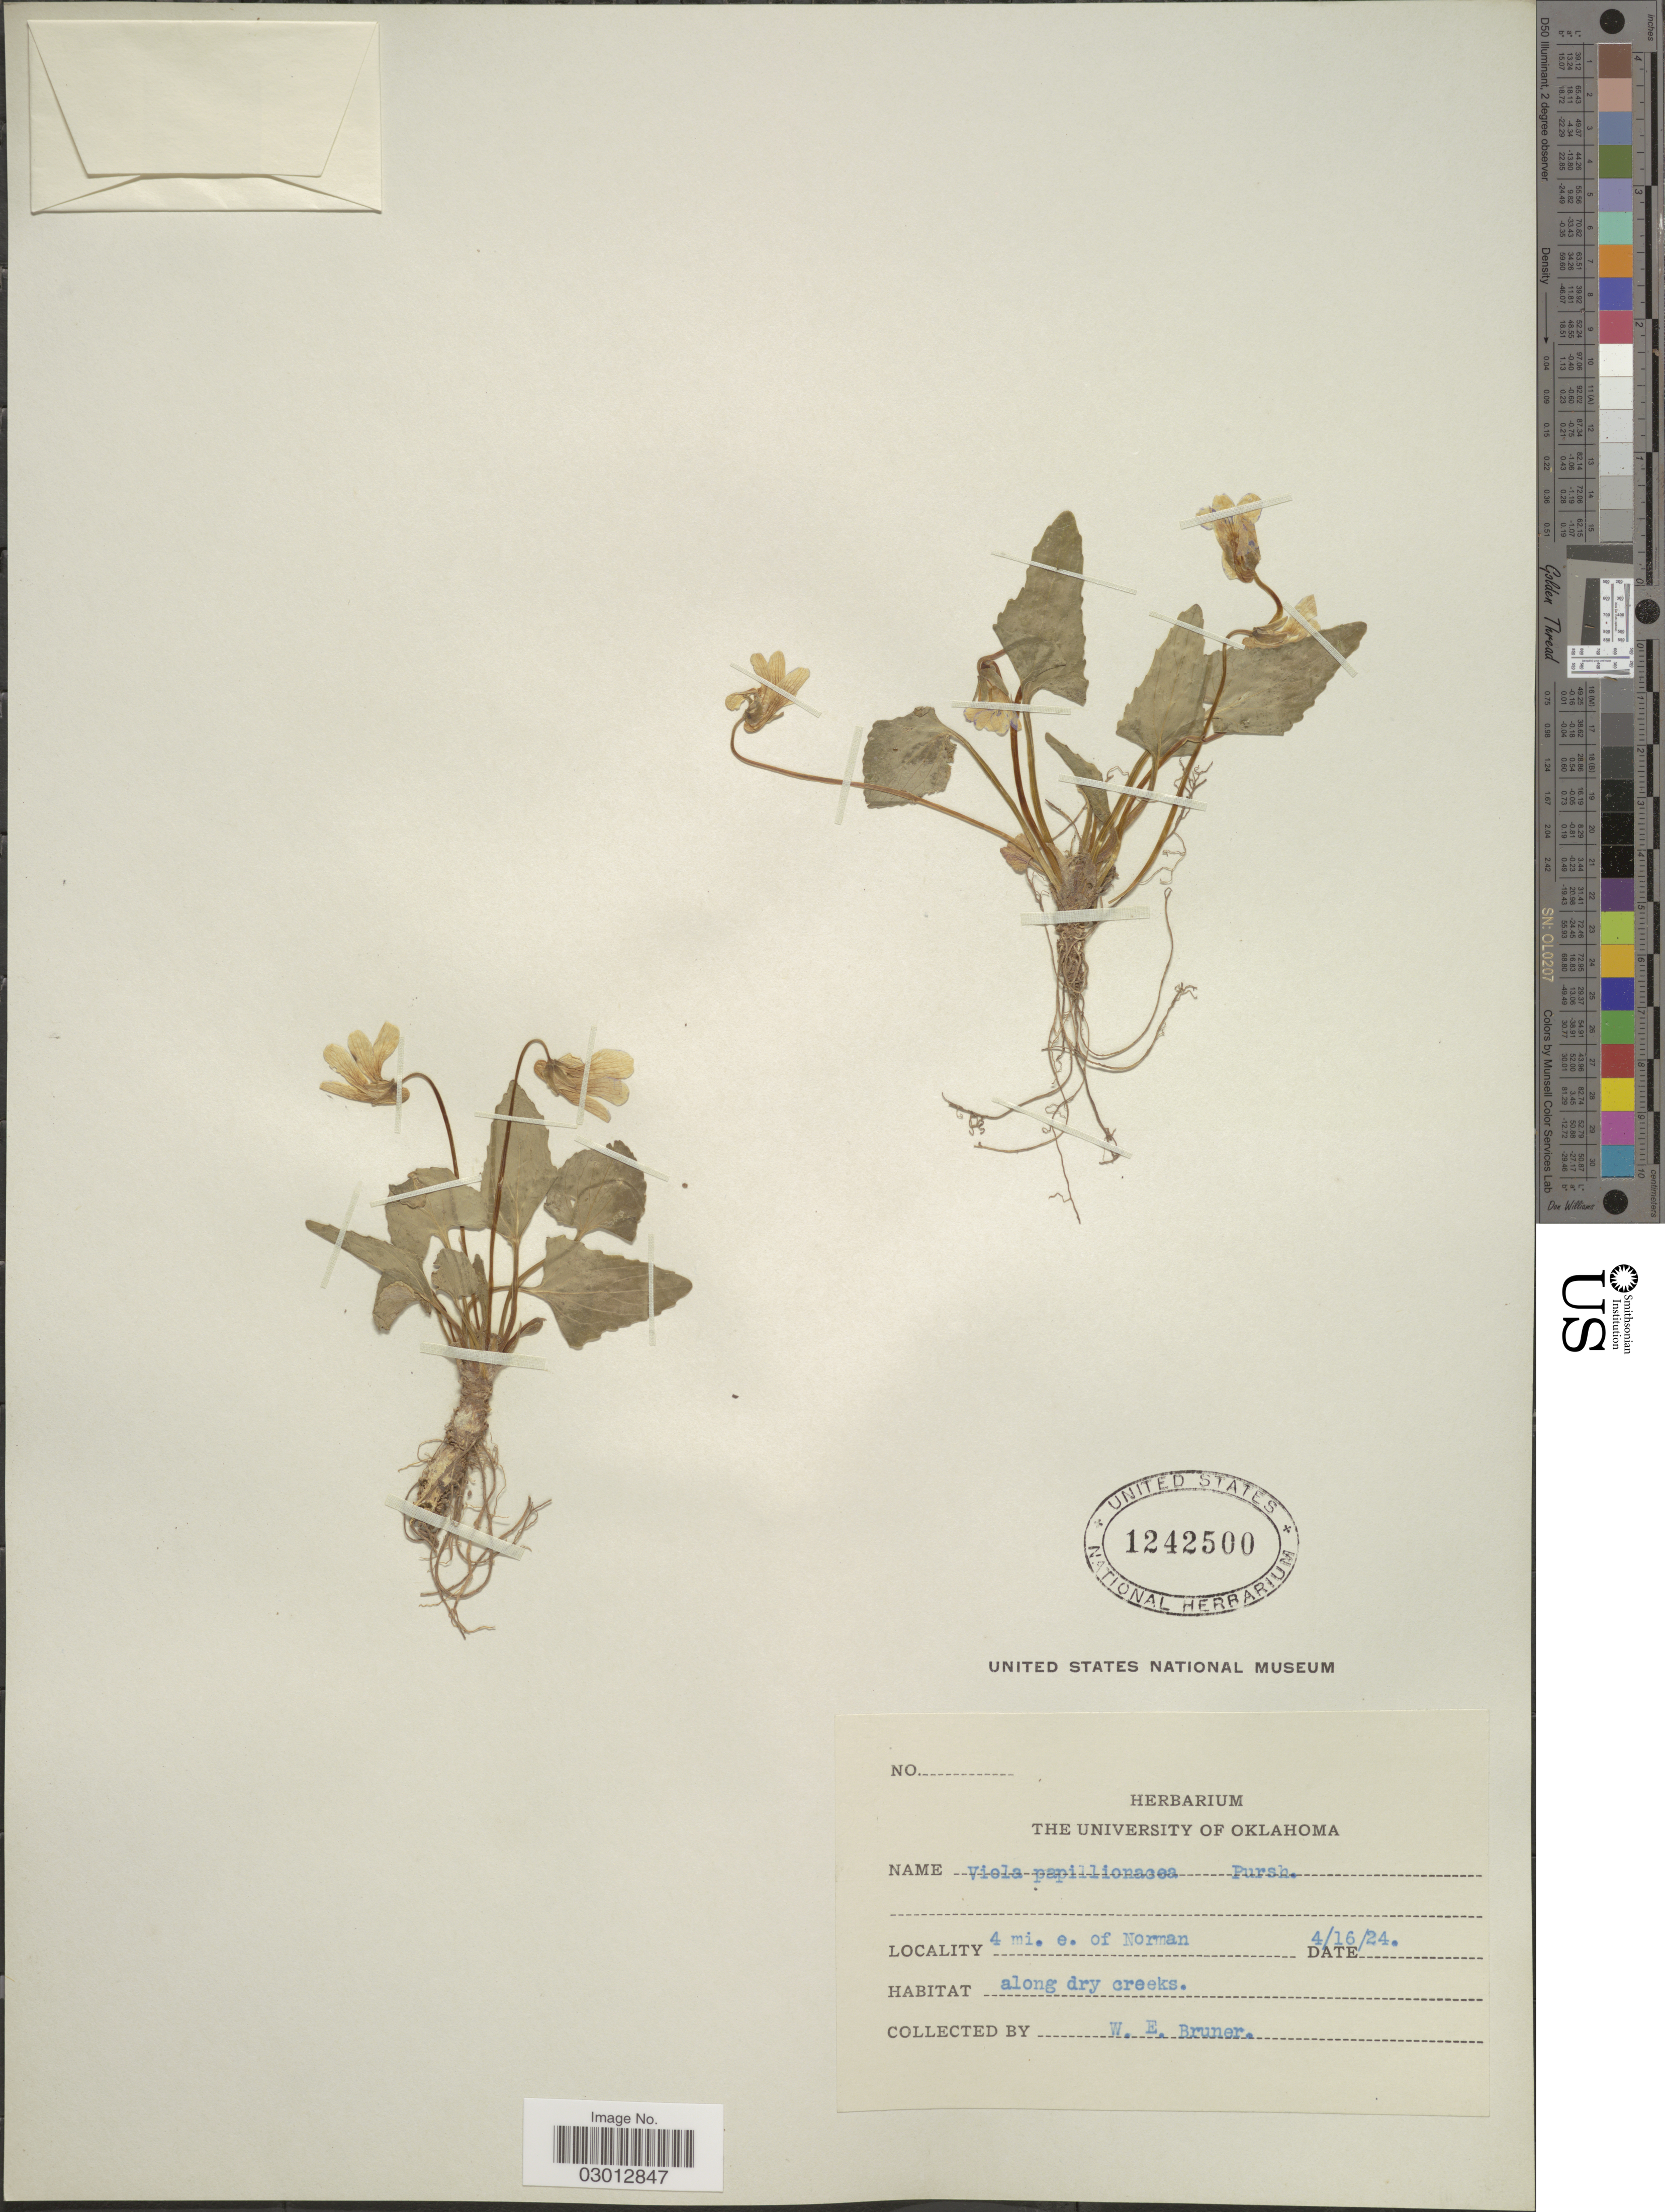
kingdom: Plantae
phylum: Tracheophyta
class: Magnoliopsida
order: Malpighiales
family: Violaceae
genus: Viola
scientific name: Viola papilionacea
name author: Pursh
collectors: W. Bruner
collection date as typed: Transcribed d/m/y: 16/4/24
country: United States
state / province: Oklahoma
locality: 4 mi. e. of Norman.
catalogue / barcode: US 1242500